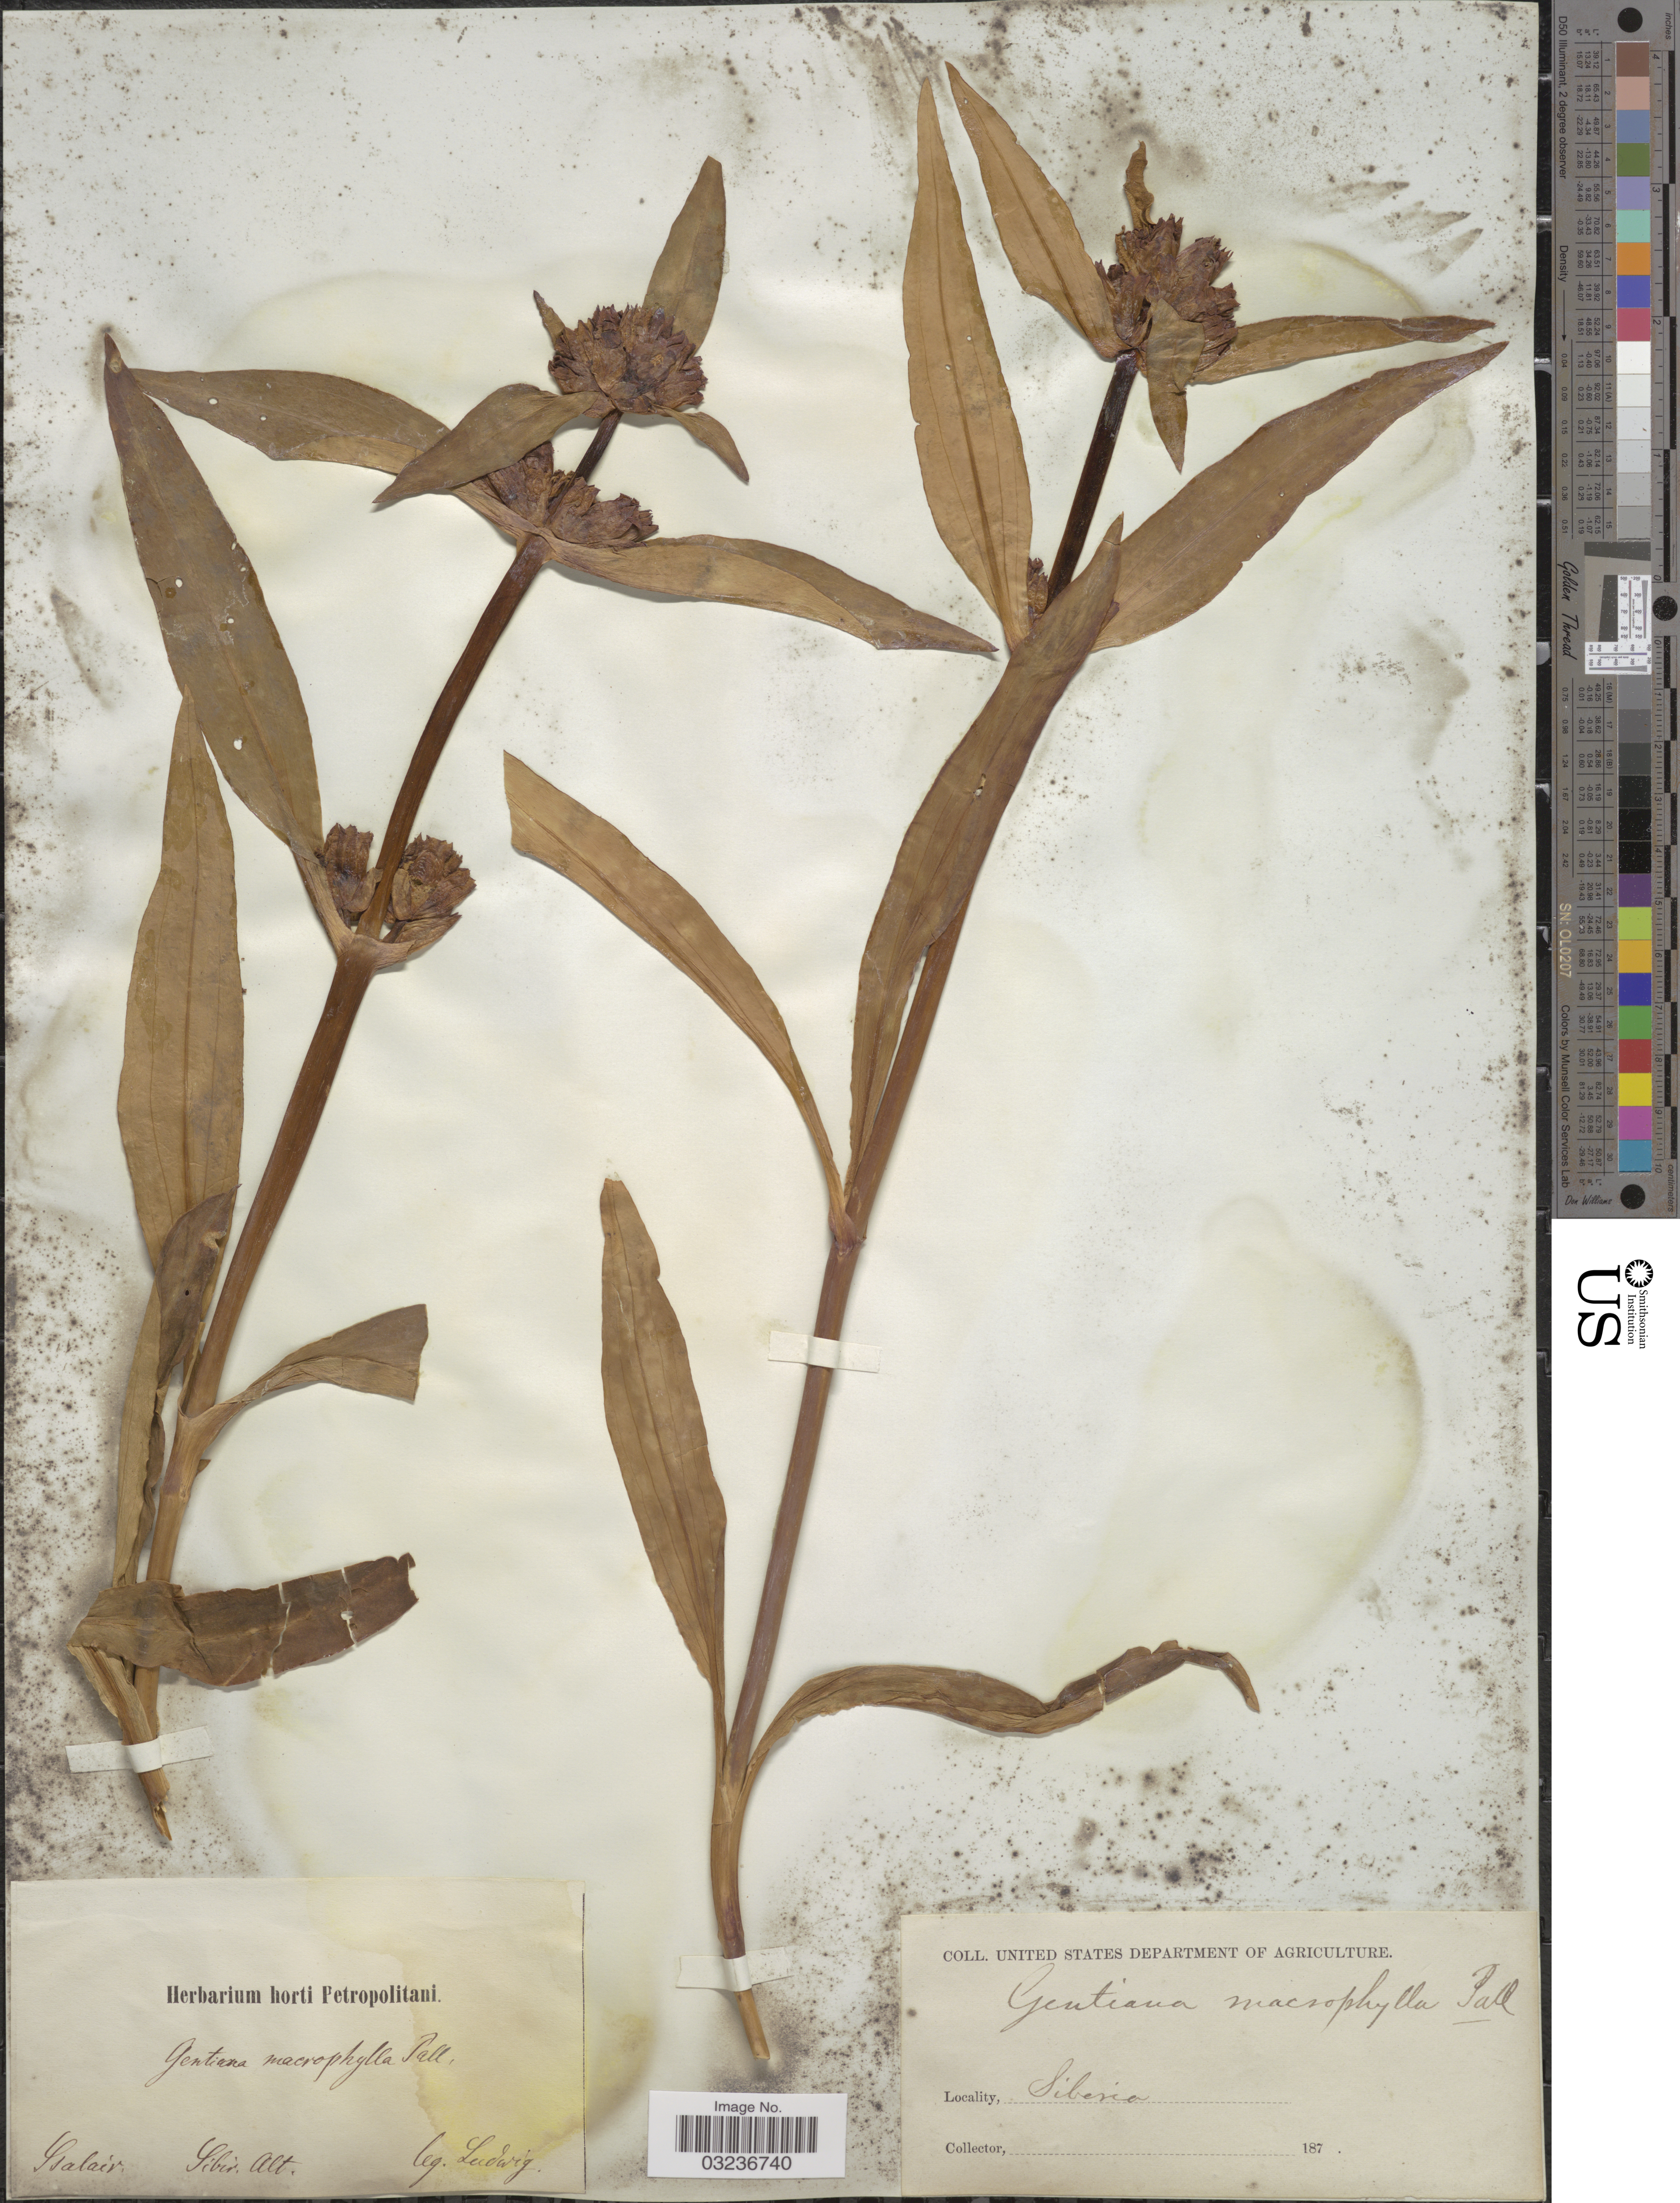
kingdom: Plantae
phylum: Tracheophyta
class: Magnoliopsida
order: Gentianales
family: Gentianaceae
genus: Gentiana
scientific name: Gentiana macrophylla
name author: Pall.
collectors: Ludwig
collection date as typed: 187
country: Russian Federation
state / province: Kemerovo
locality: Siberia, Salair.